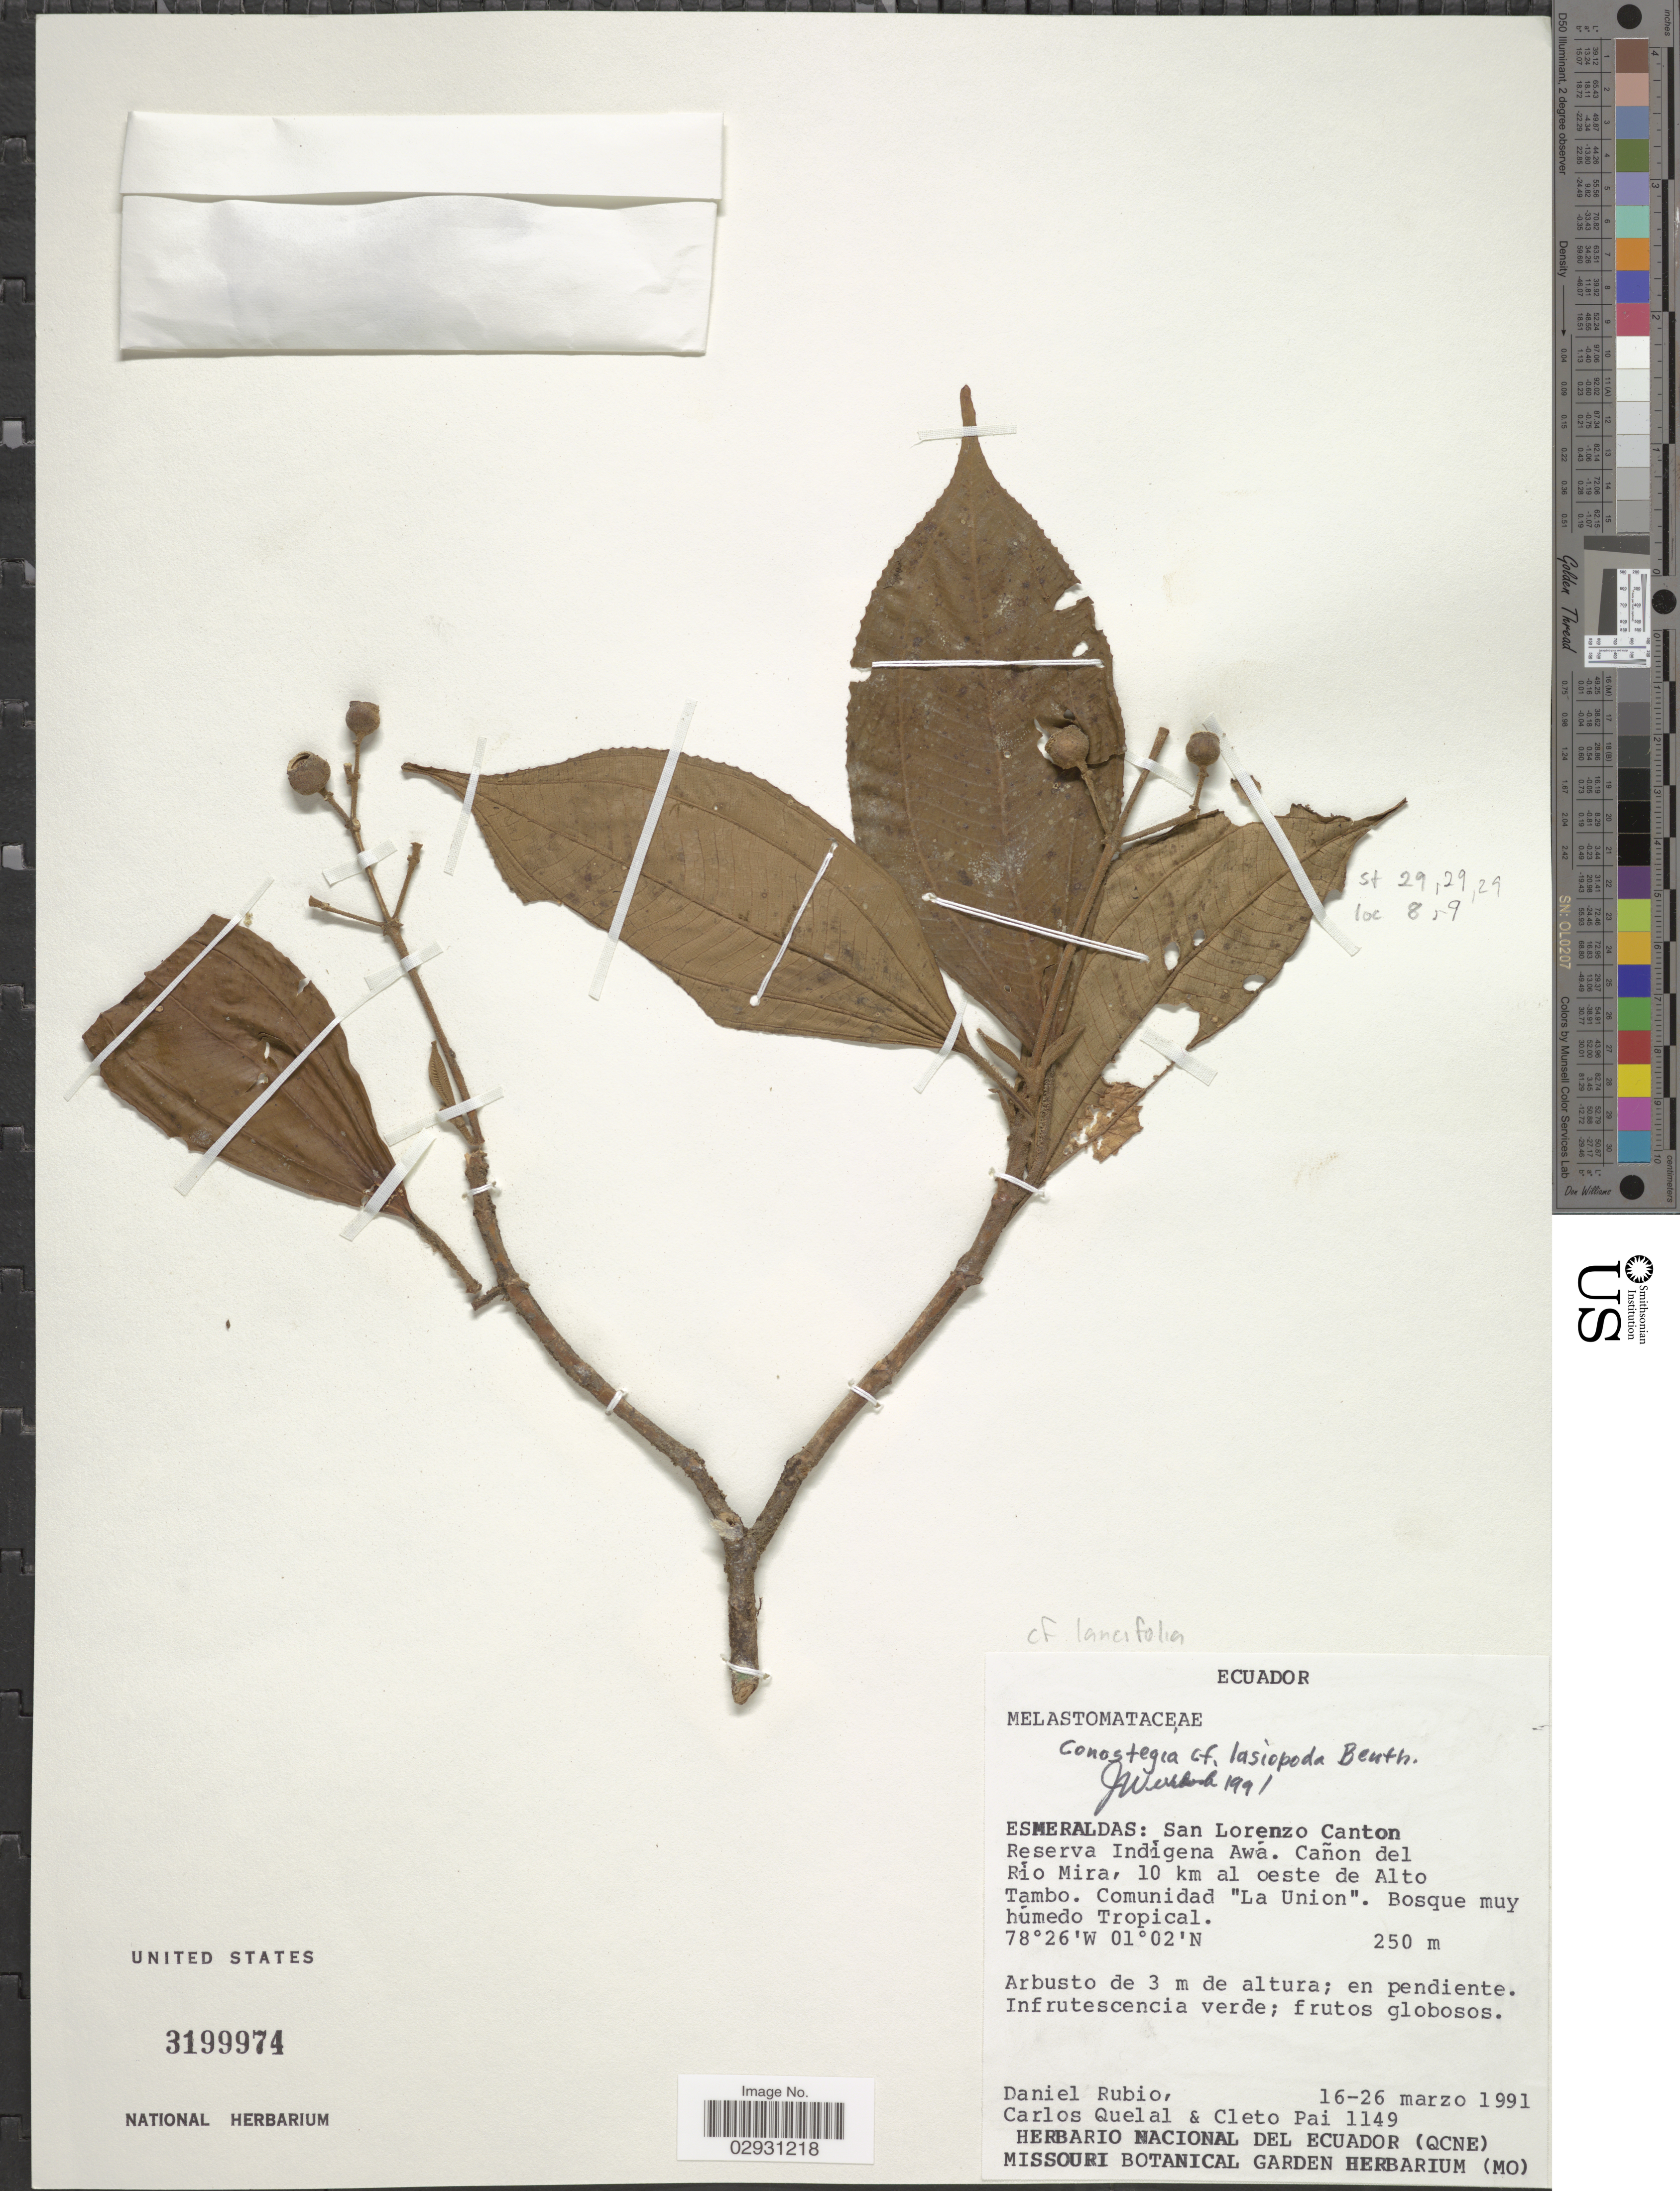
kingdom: Plantae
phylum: Tracheophyta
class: Magnoliopsida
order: Myrtales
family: Melastomataceae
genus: Conostegia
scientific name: Conostegia centronioides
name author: Markgr.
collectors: D. Rubio, C. Quelal & C. Pai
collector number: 1149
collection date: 1991-03-16/1991-03-26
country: Ecuador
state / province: Esmeraldas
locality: San Lorenzo Canton. Reserva Indígena Awá. Cañon del Río Mira, 10 km al oeste de Alto Tambo. Comunidad "La Union".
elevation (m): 250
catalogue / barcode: US 3199974